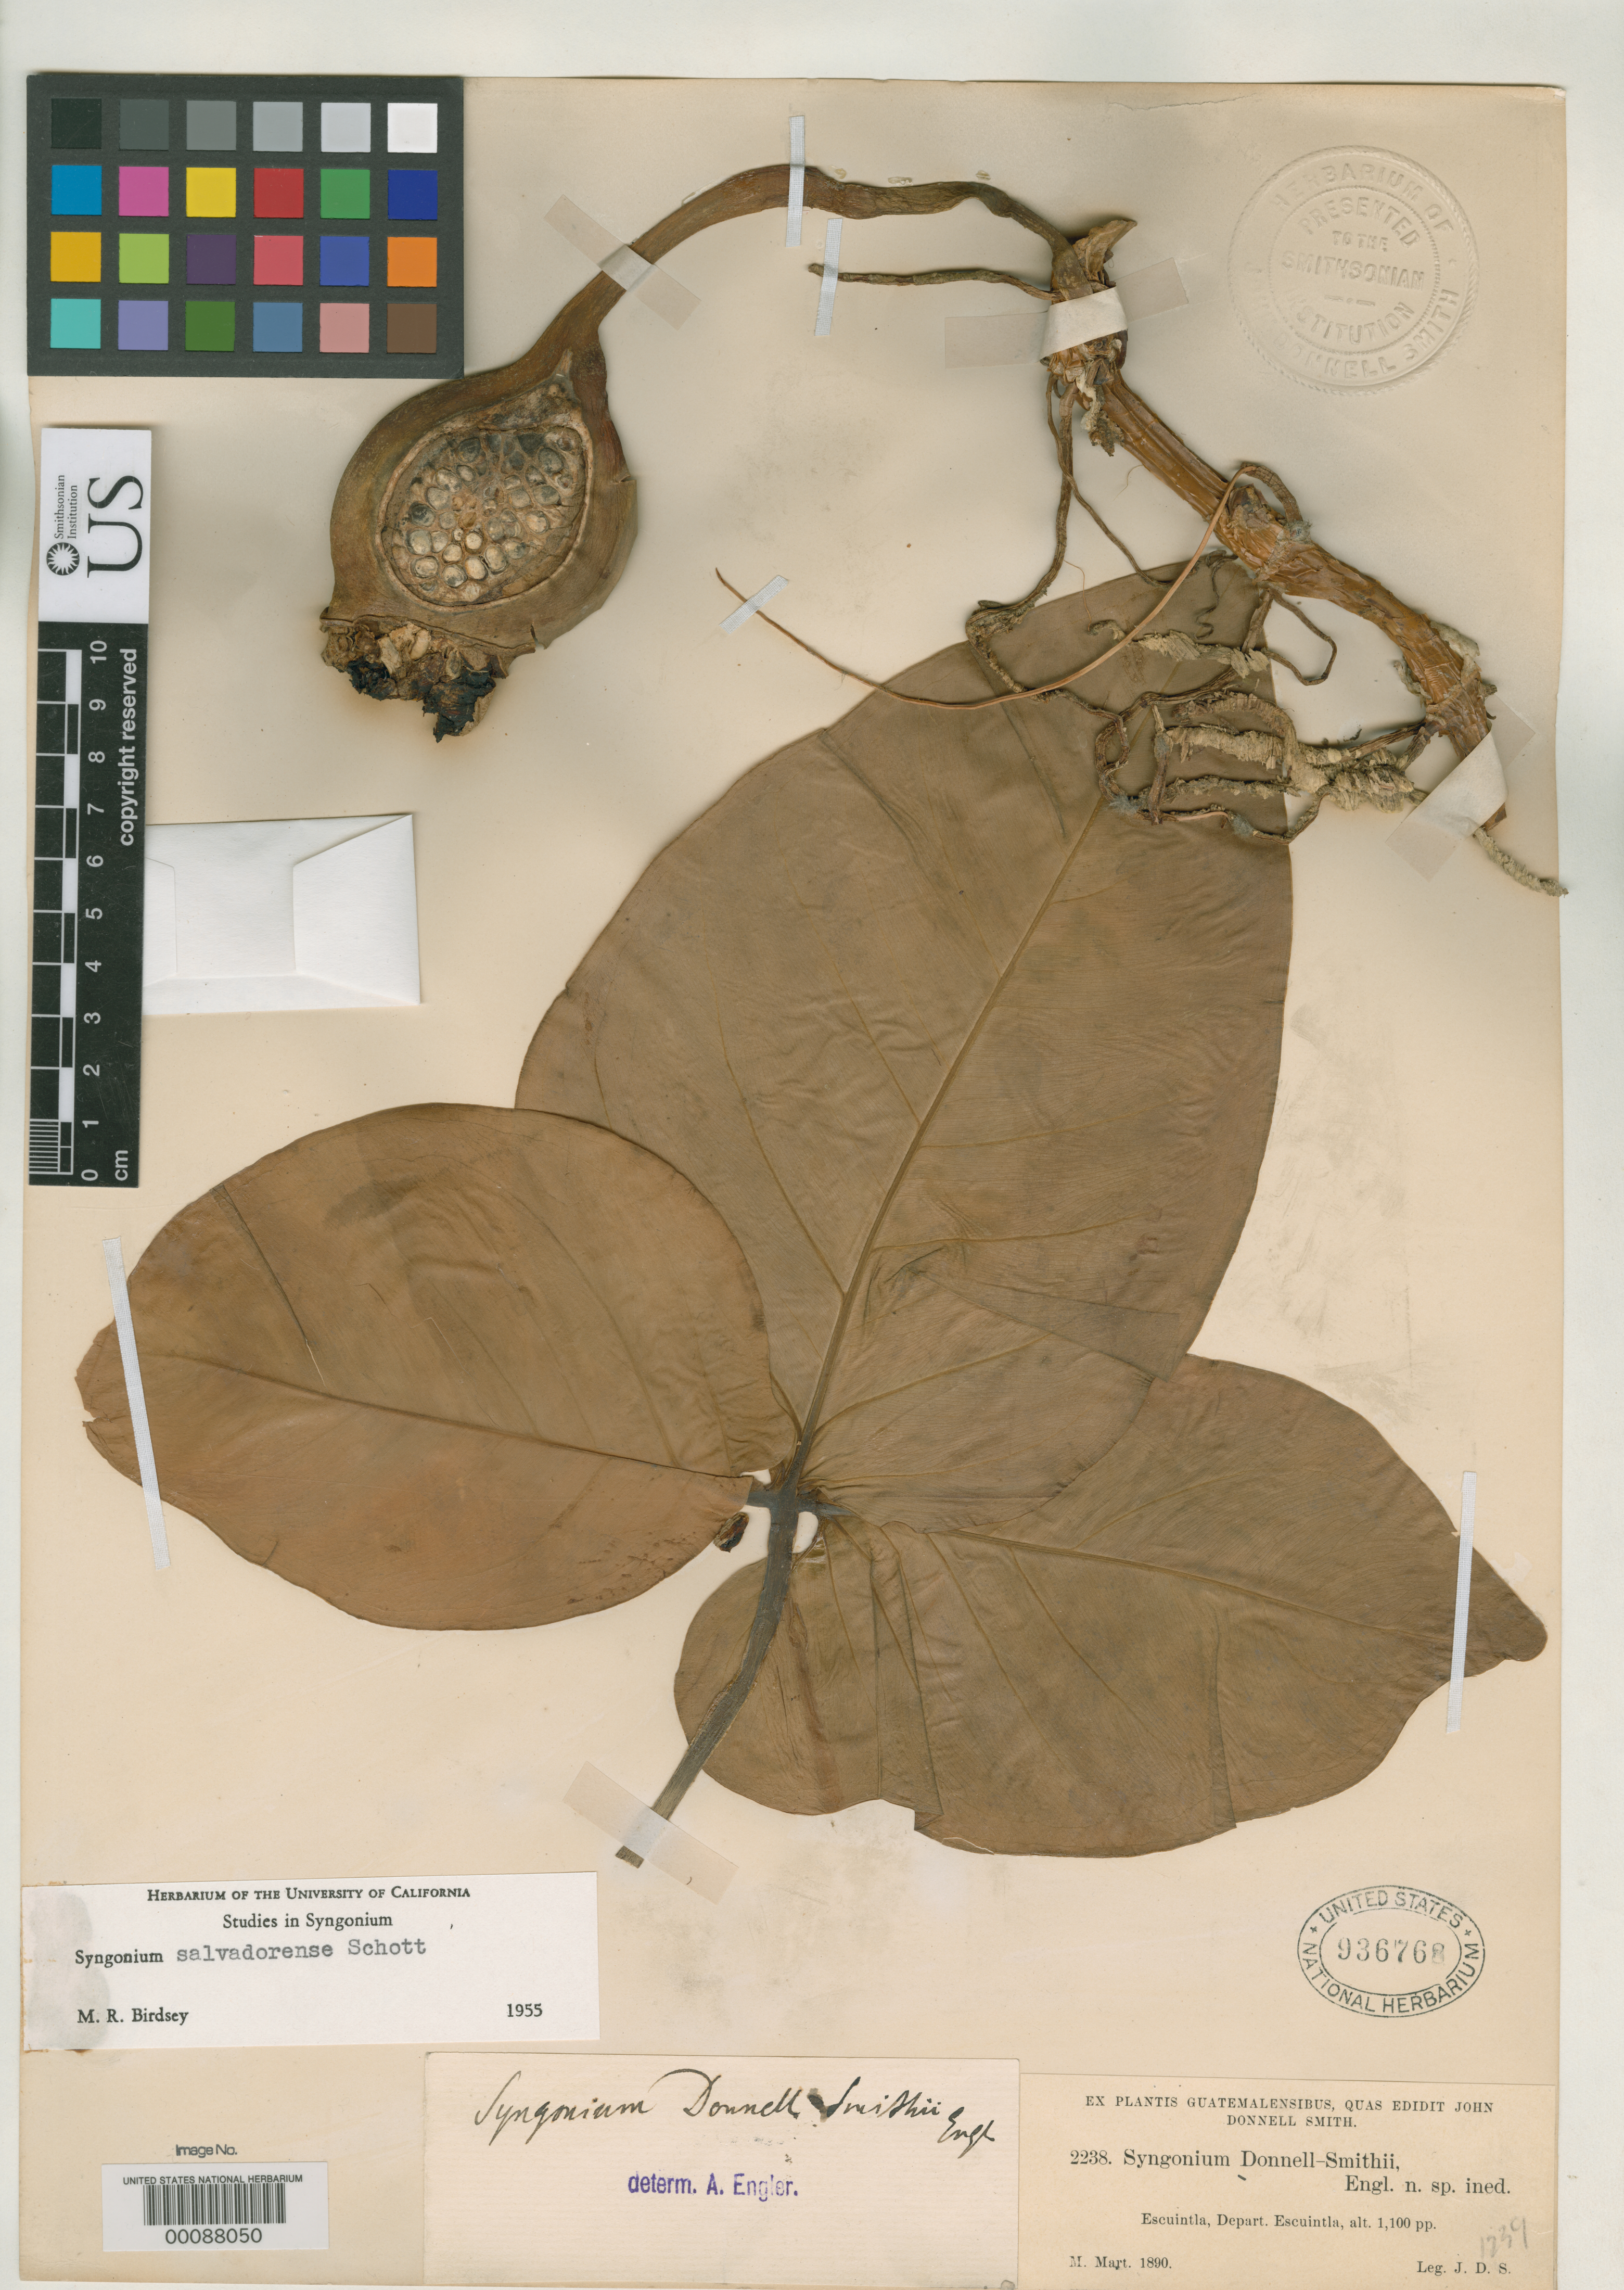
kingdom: Plantae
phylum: Tracheophyta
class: Liliopsida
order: Alismatales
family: Araceae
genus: Syngonium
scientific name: Syngonium donnell-smithii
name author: Engl.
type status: Syntype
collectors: J. Donnell Smith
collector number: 2238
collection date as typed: Mar 1890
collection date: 1890-03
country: Guatemala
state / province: Escuintla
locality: Escuintla.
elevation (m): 335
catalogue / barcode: US 936768